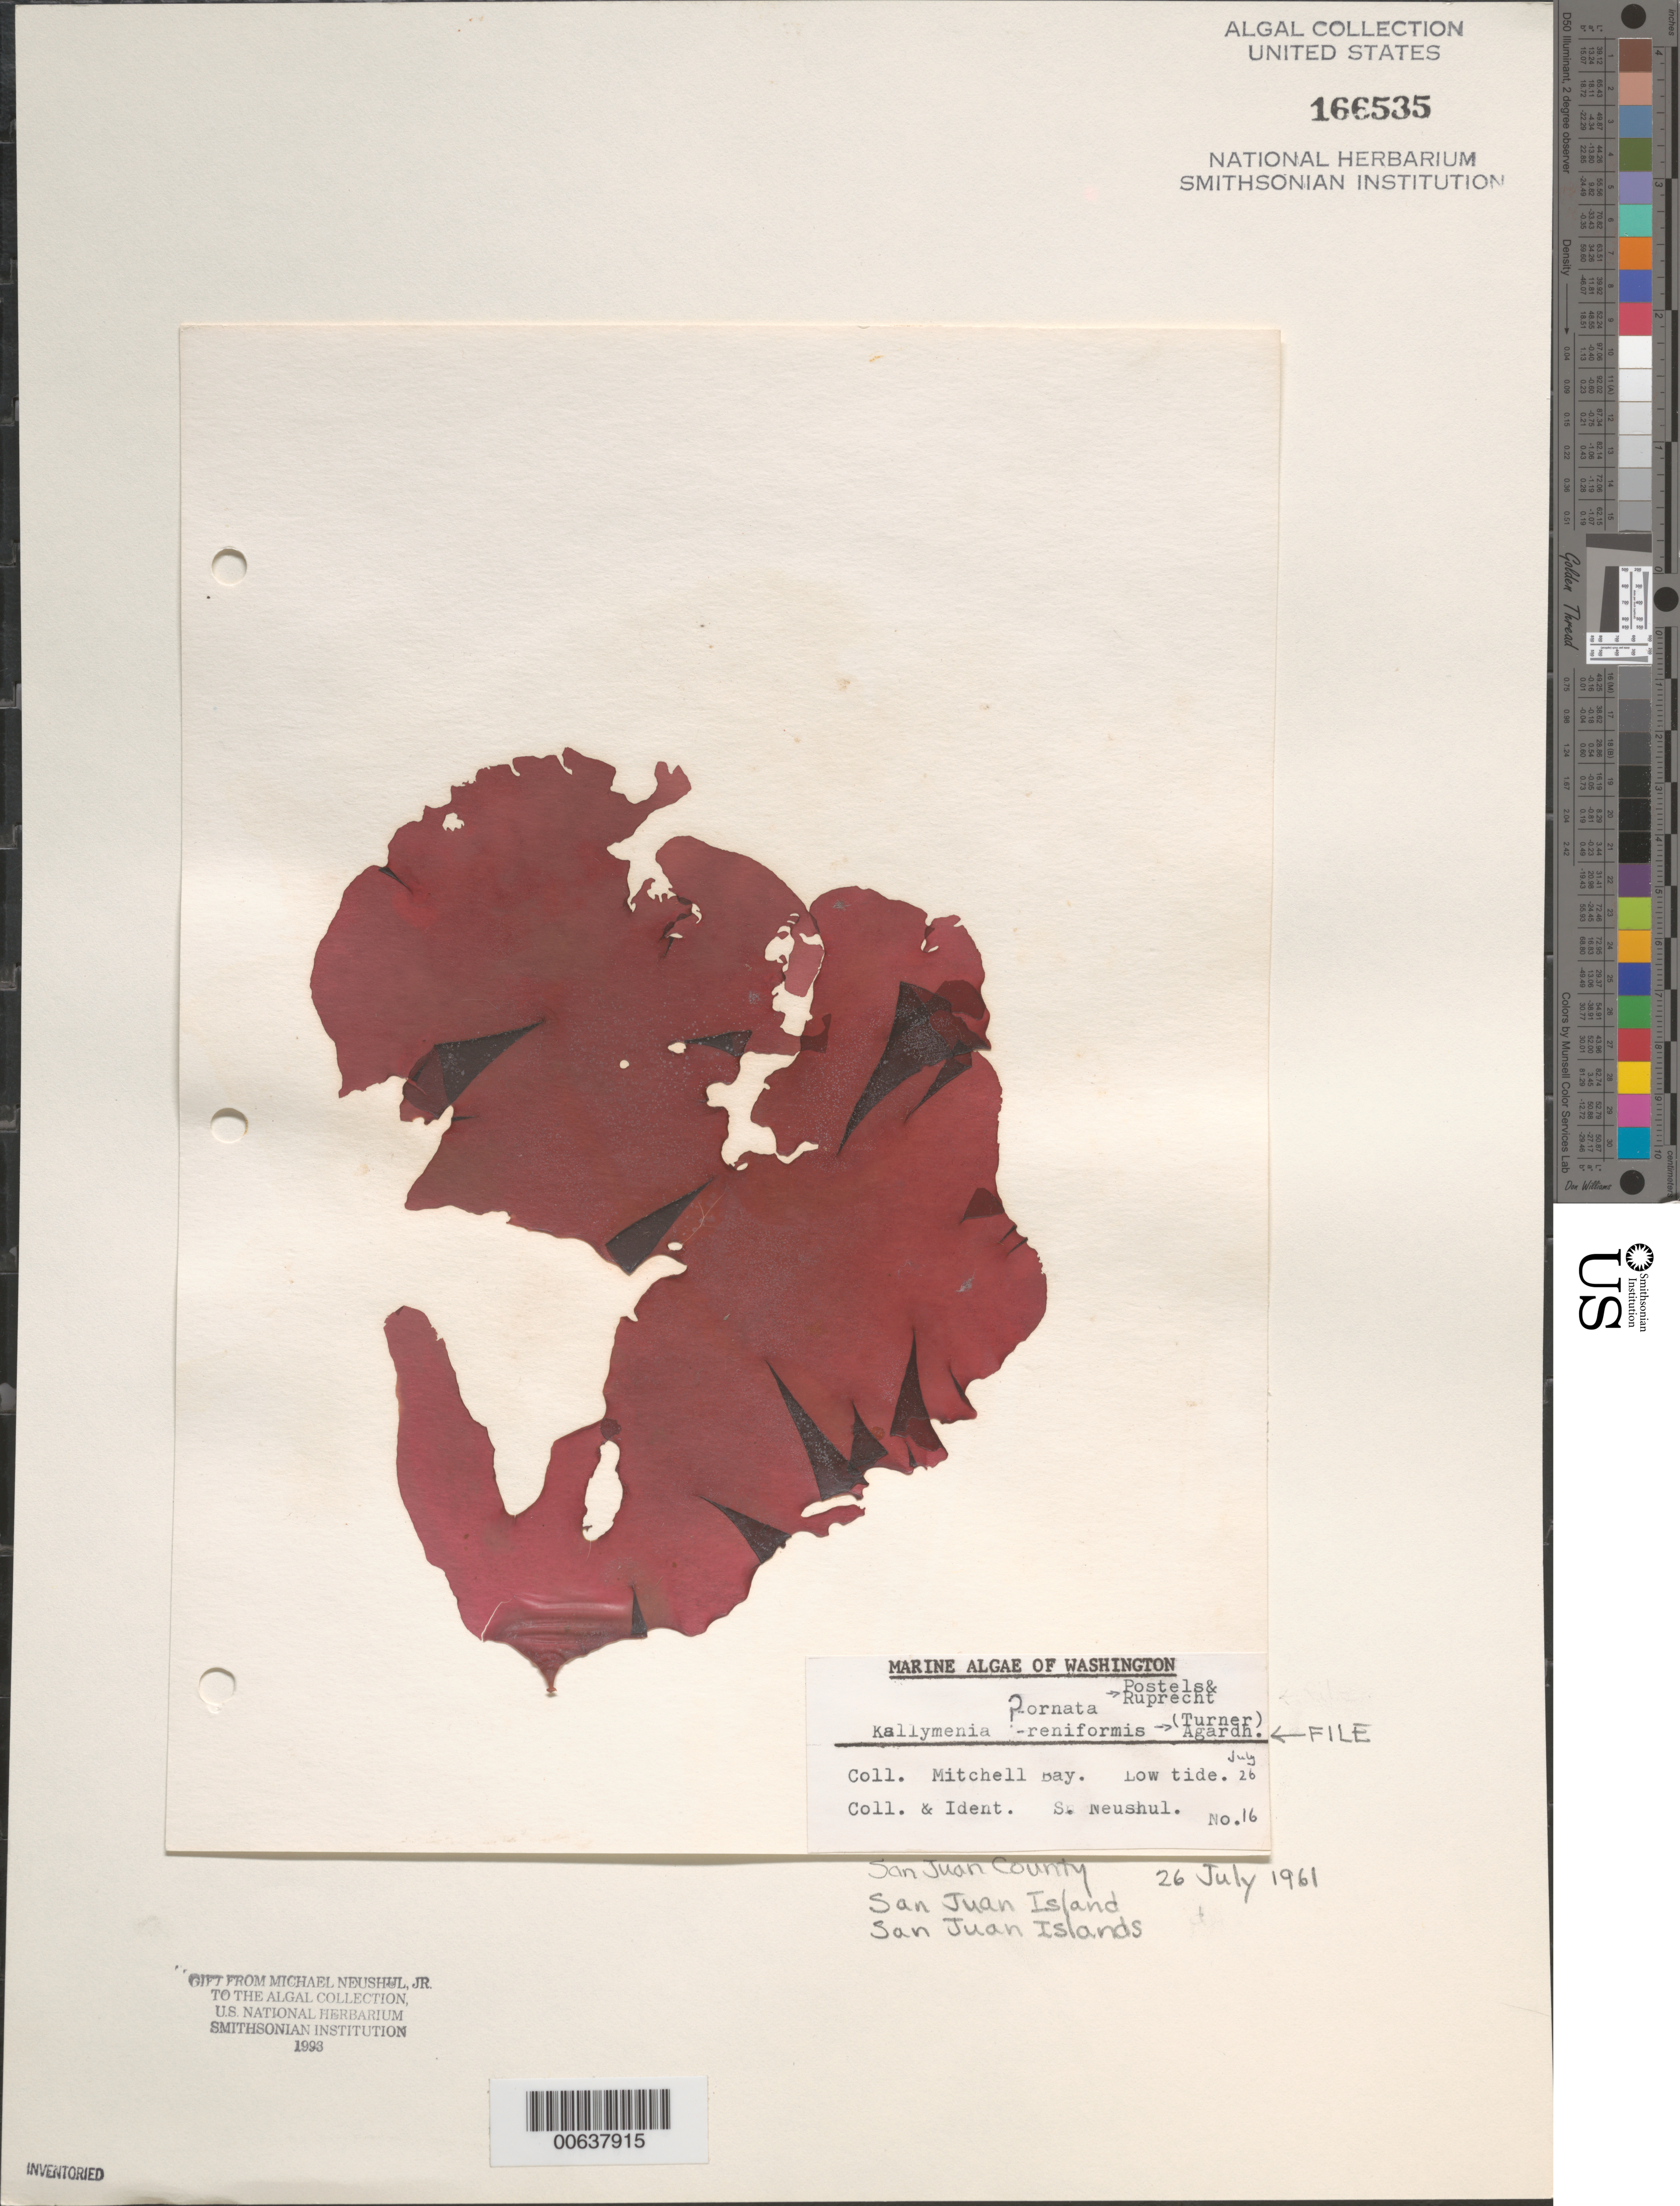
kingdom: Plantae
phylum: Rhodophyta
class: Florideophyceae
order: Gigartinales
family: Kallymeniaceae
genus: Kallymenia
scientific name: Kallymenia reniformis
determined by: Neushul, S.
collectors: S. Neushul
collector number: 16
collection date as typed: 26 Jul 1961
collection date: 1961-07-26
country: United States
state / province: Washington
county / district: San Juan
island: San Juan Island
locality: Mitchell Bay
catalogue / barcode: US 166535